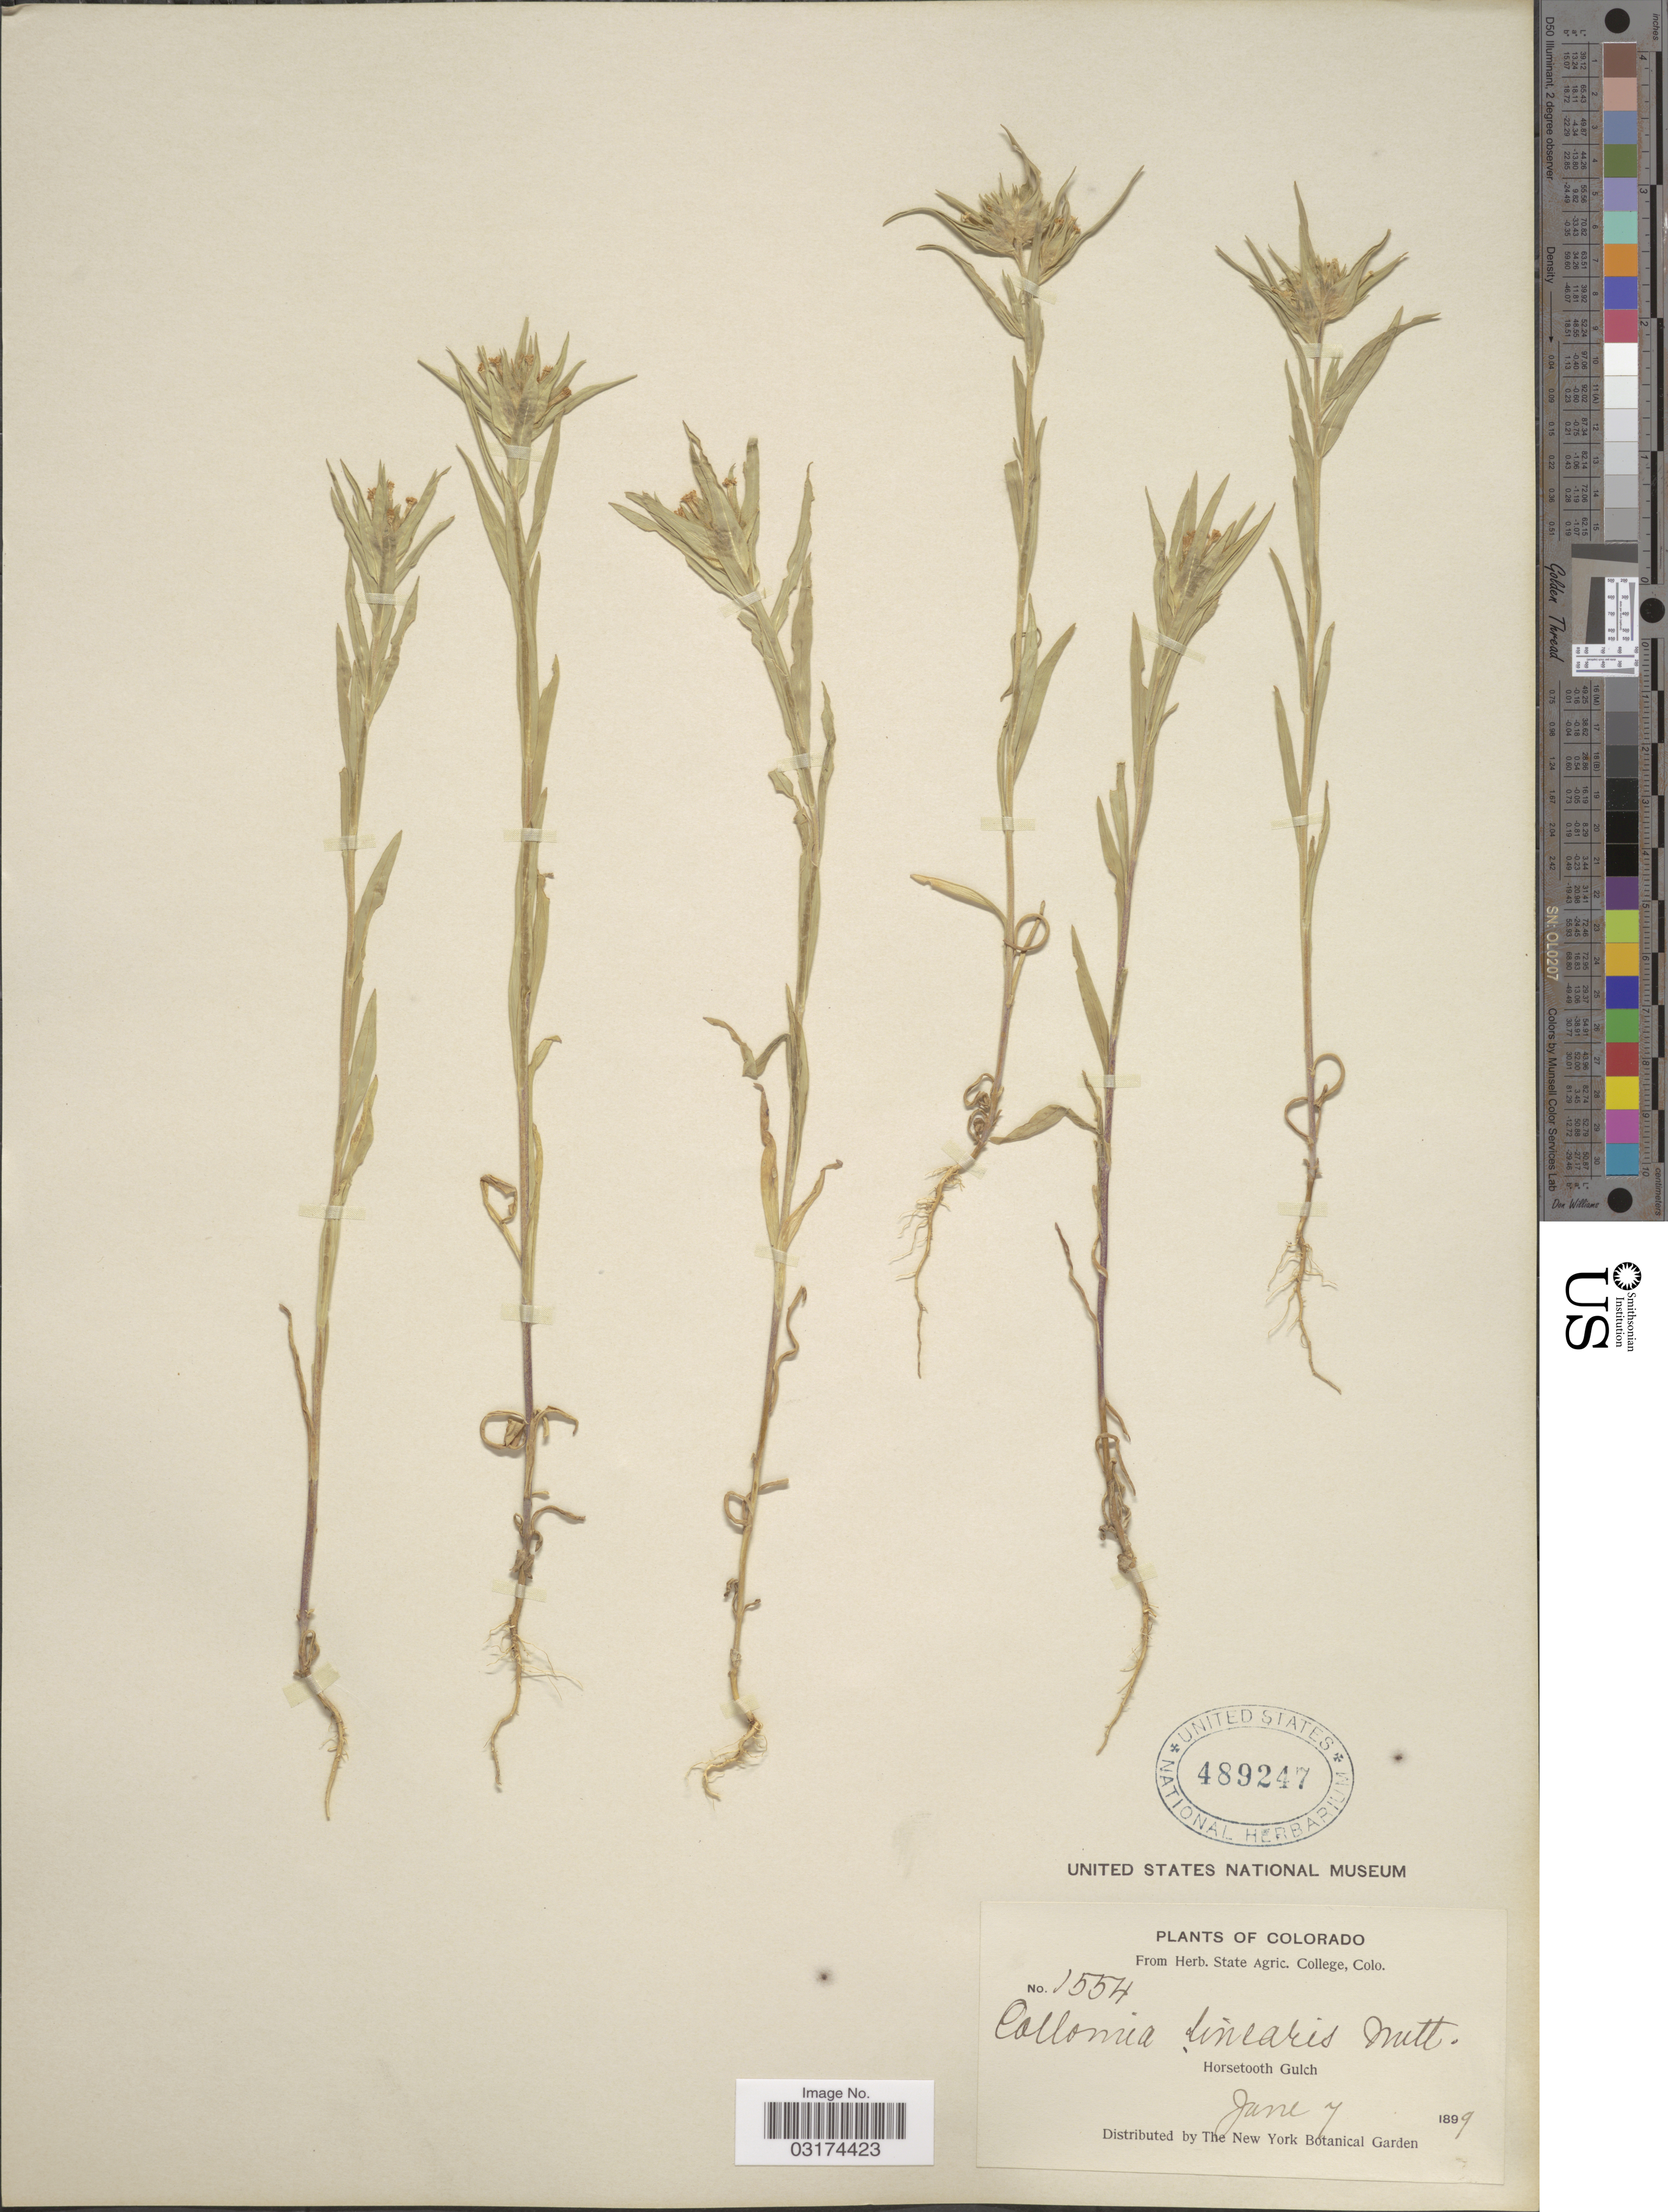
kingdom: Plantae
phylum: Tracheophyta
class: Magnoliopsida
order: Ericales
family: Polemoniaceae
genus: Collomia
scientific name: Collomia linearis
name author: Nutt.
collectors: ex herb. State Agric. College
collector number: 1554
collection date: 1899-06-07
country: United States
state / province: Colorado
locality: Horsetooth Gulch.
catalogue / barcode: US 489247